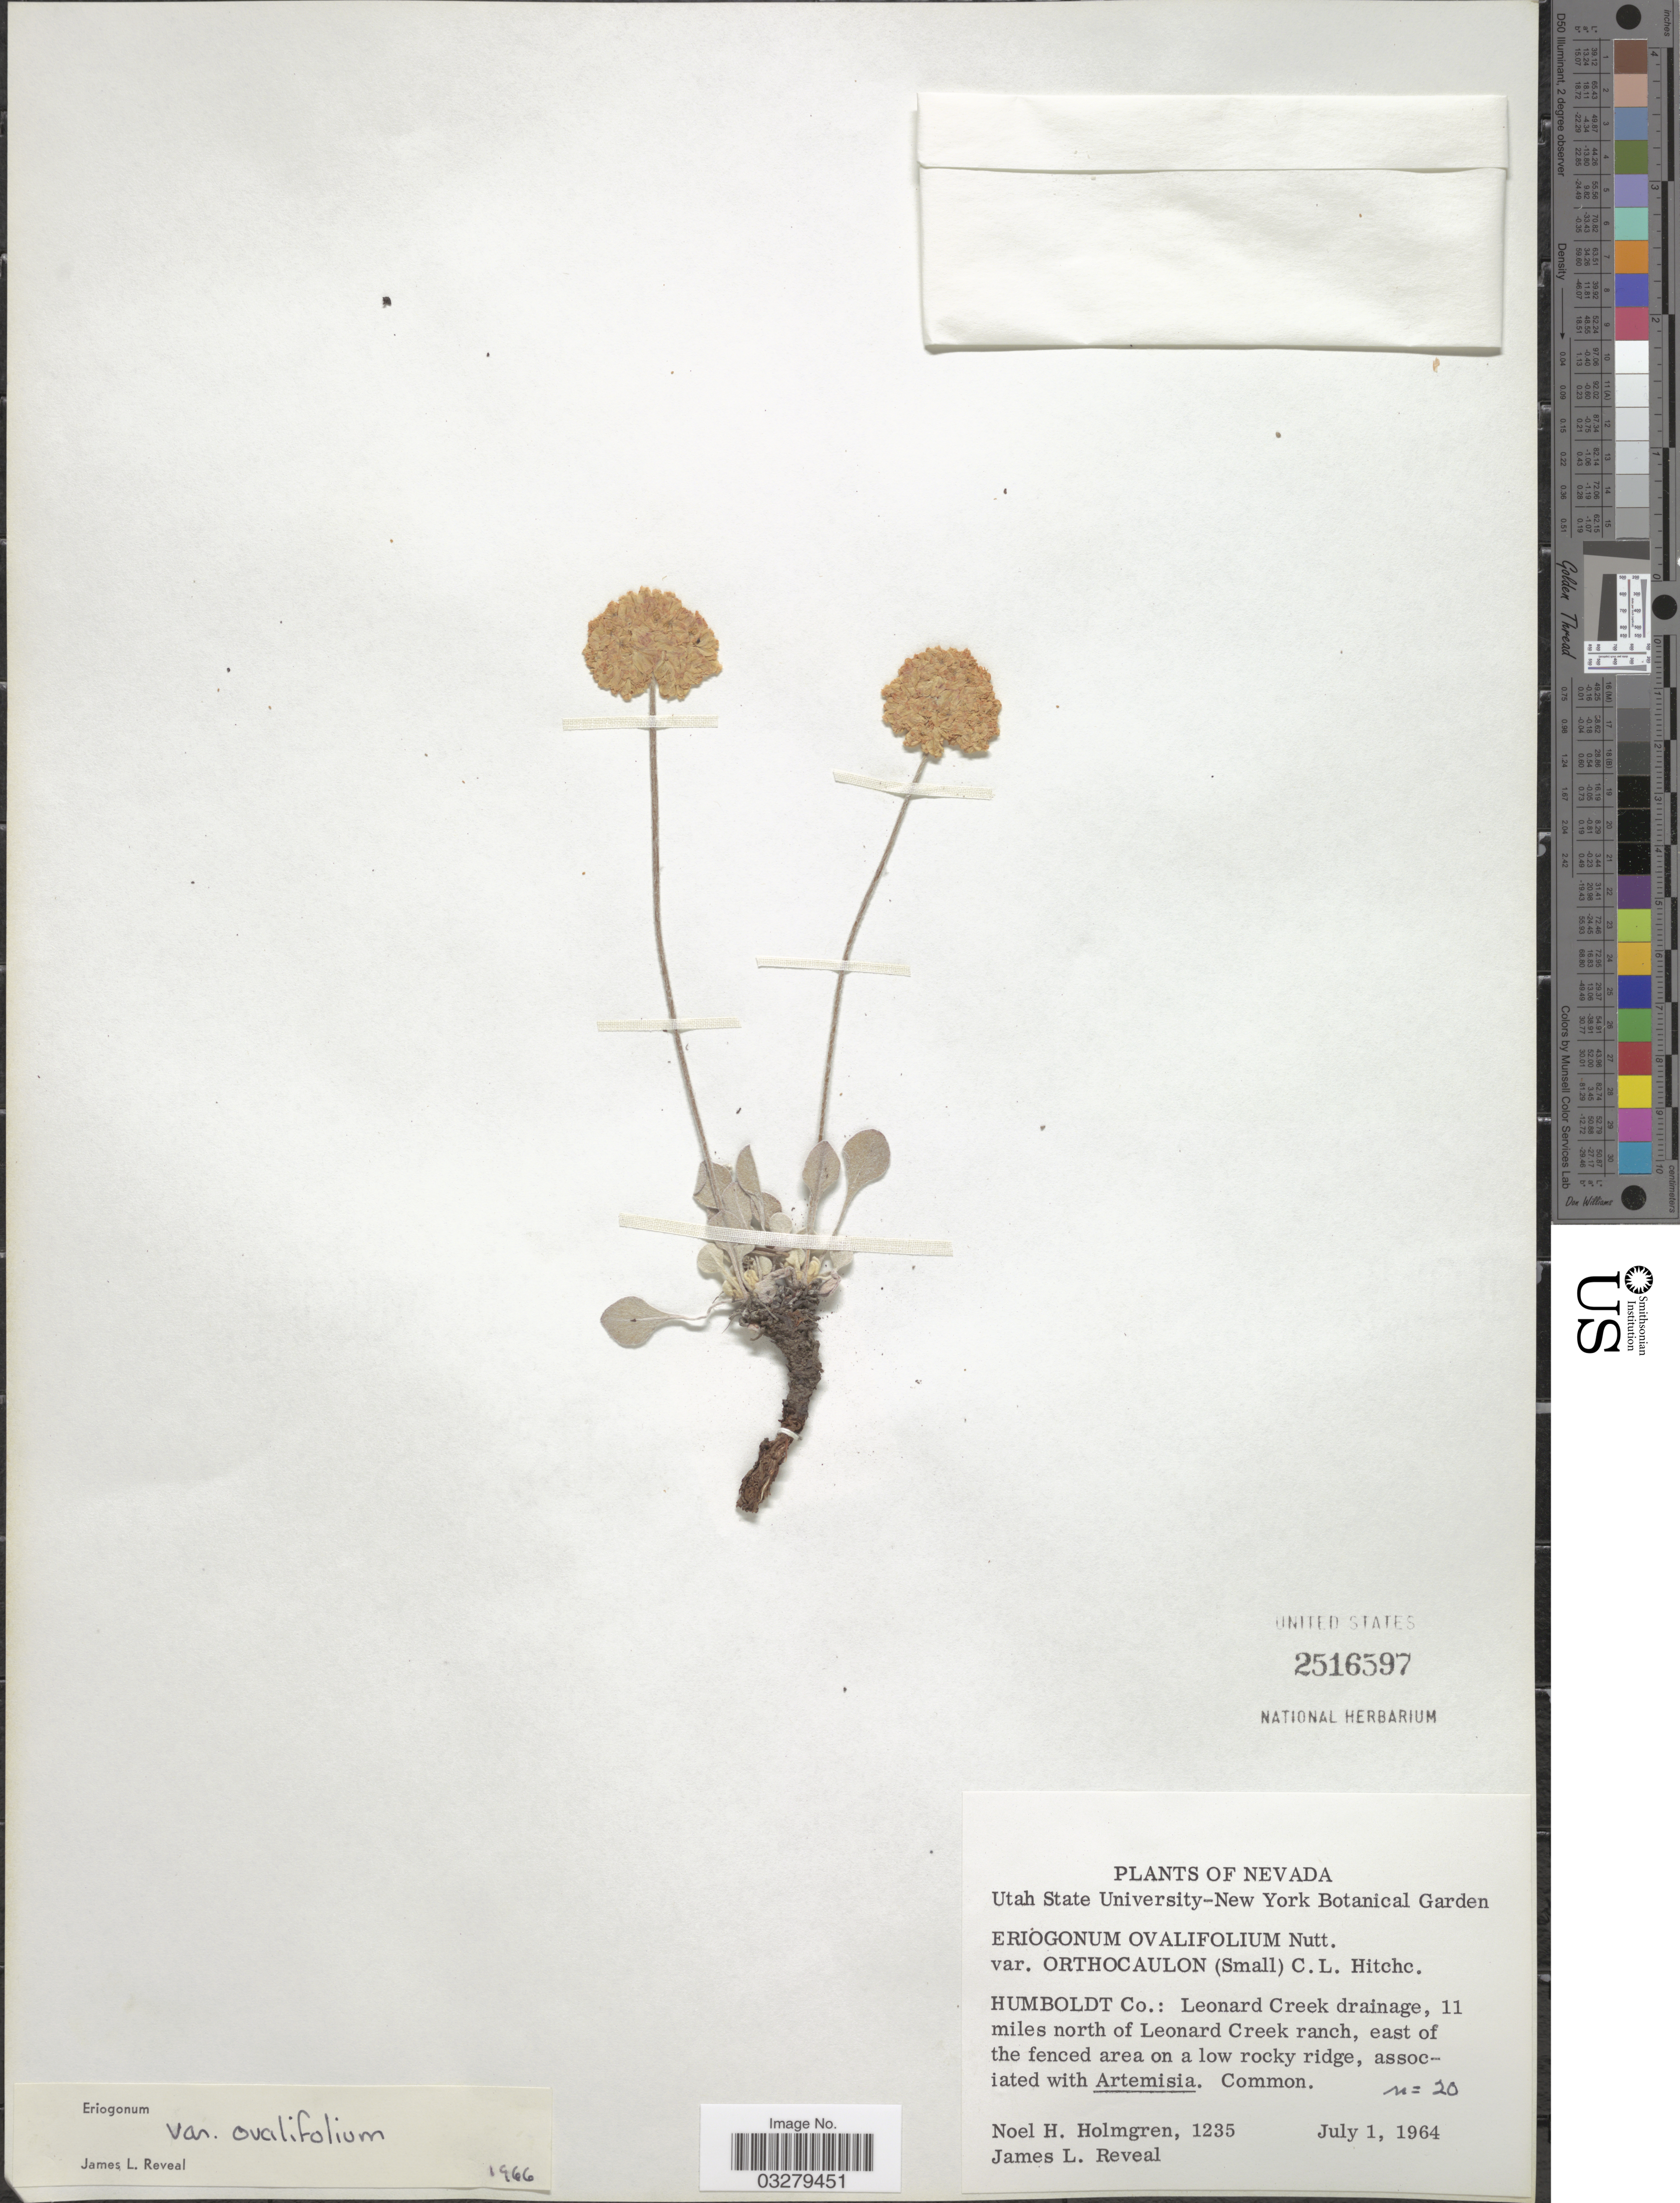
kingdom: Plantae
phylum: Tracheophyta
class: Magnoliopsida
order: Caryophyllales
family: Polygonaceae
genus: Eriogonum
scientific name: Eriogonum ovalifolium var. orthocaulon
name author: (Small) C.L. Hitchc.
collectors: N. H. Holmgren & J. L. Reveal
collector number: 1235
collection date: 1964-07-01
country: United States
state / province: Nevada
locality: Humboldt Co.: Leonard Creek drainage, 11 miles north of Leonard Creek ranch.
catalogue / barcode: US 2516597